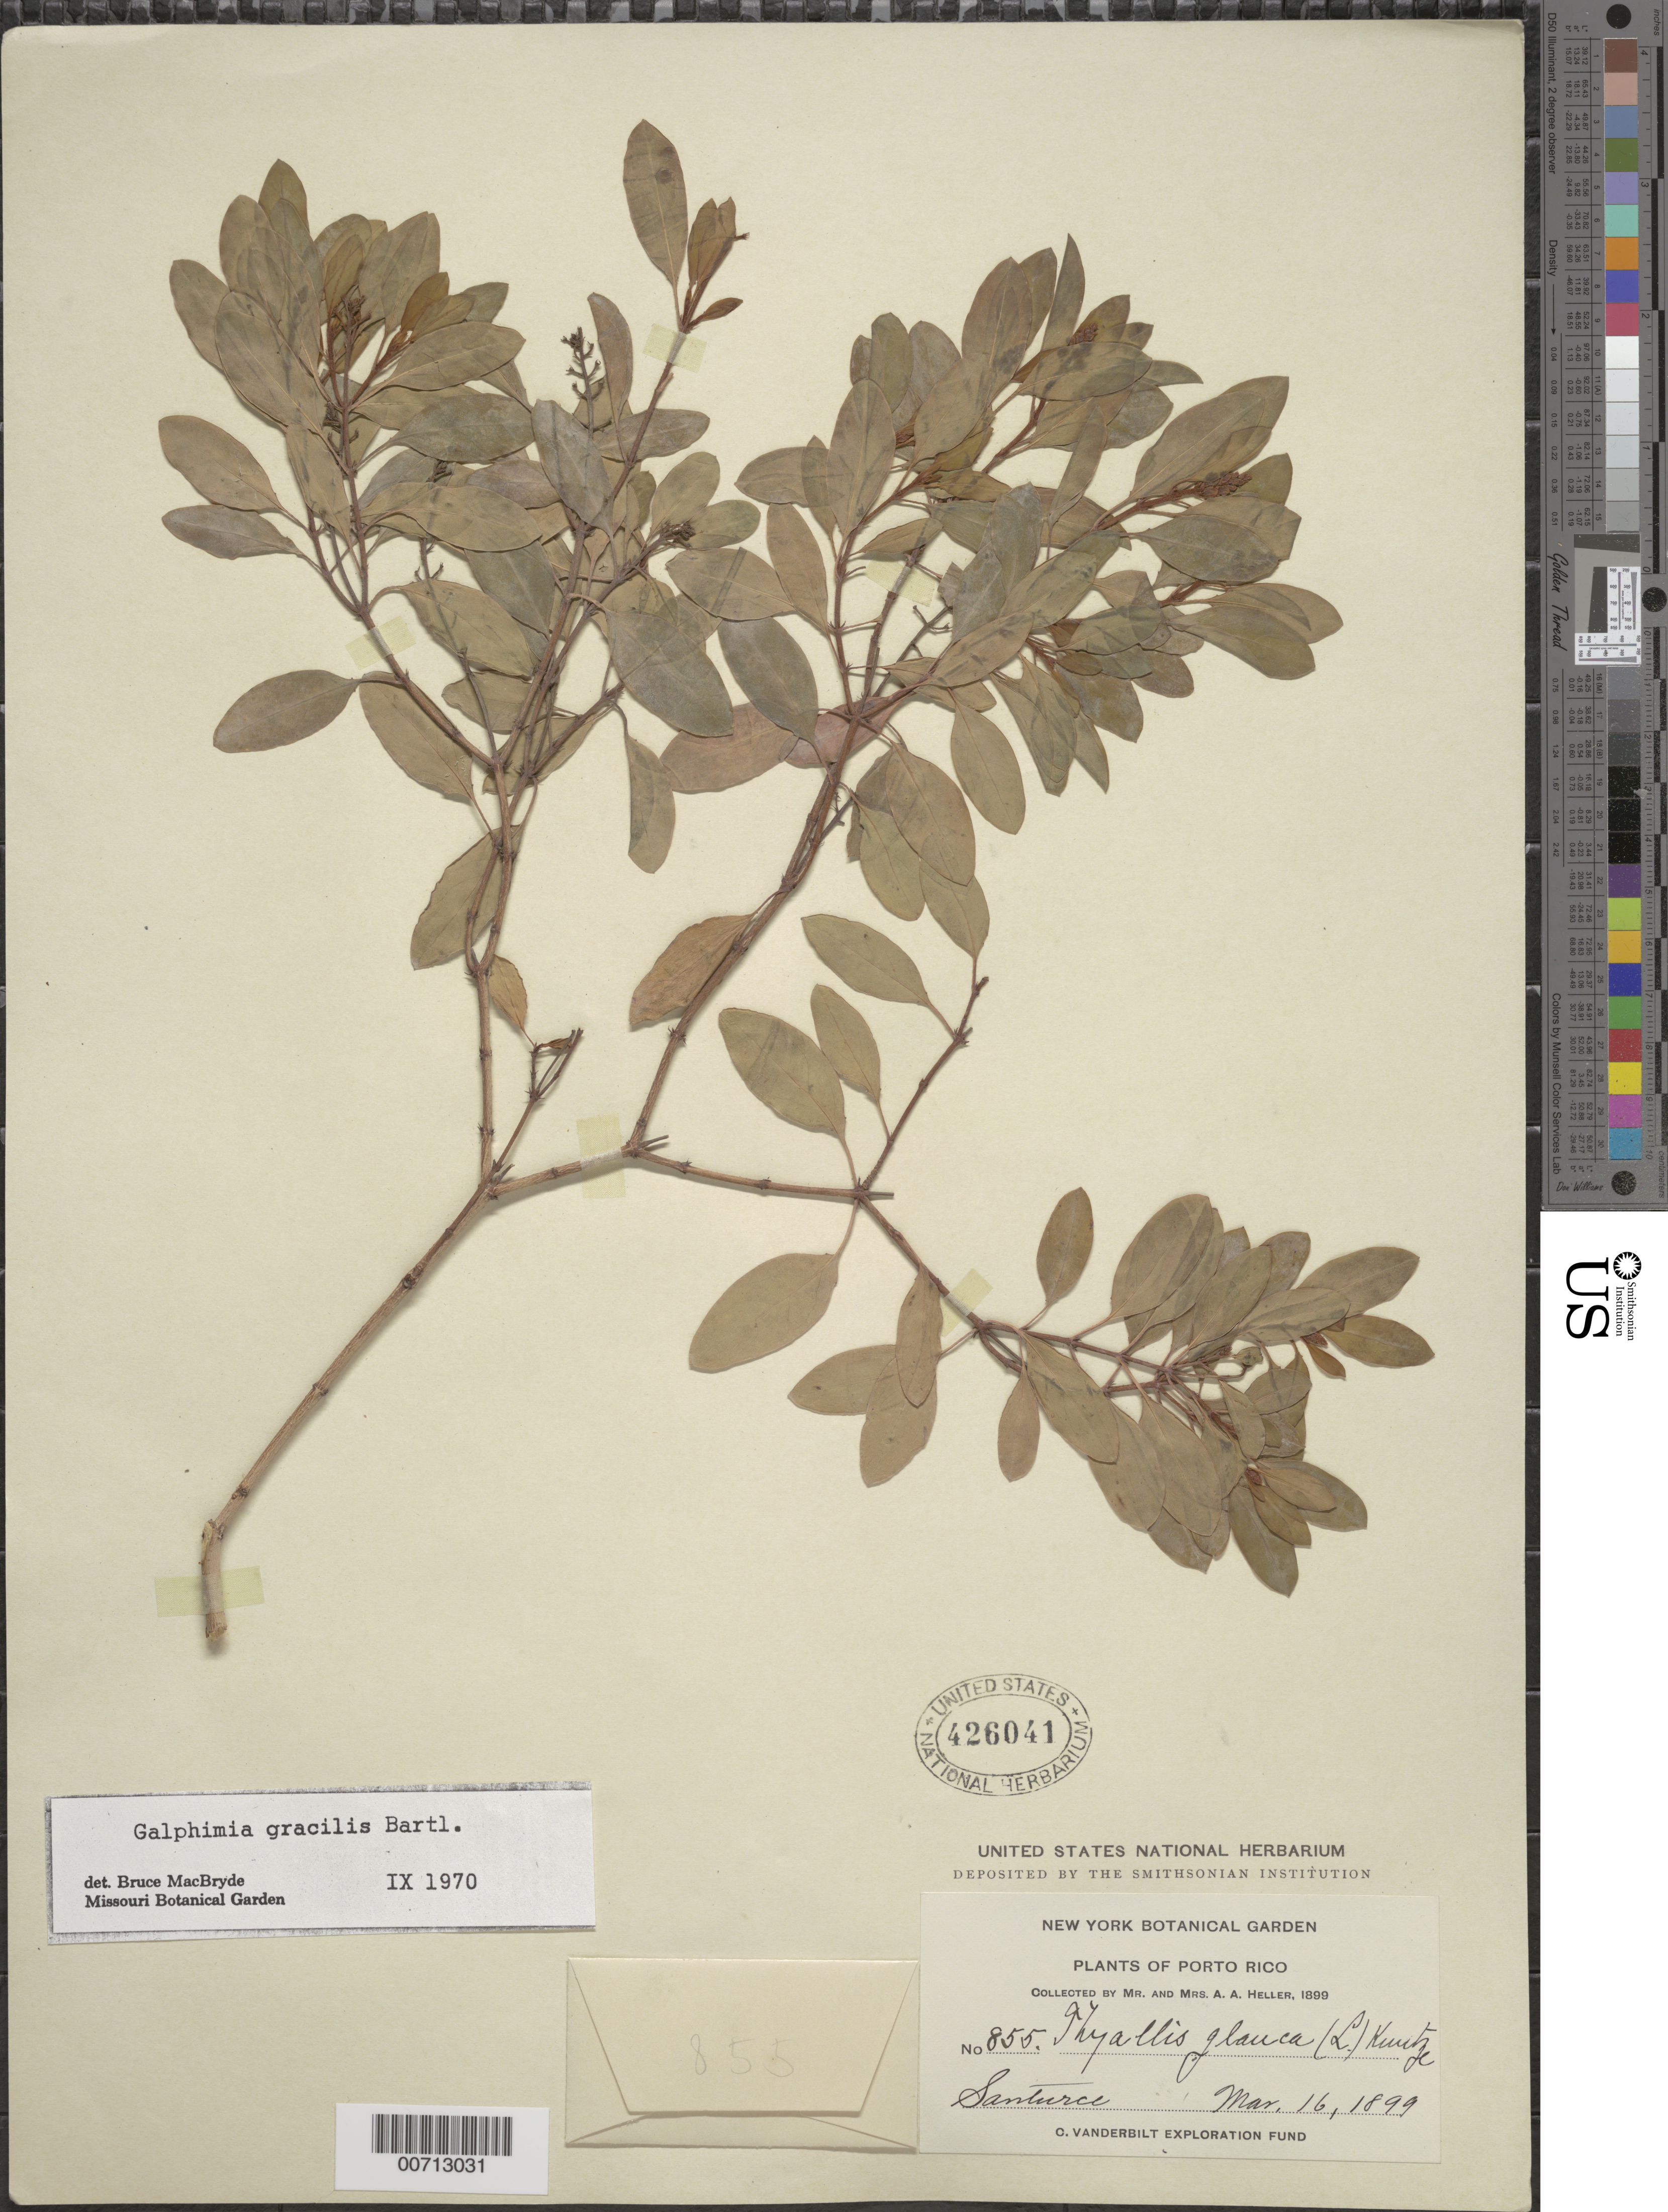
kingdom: Plantae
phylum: Tracheophyta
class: Magnoliopsida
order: Malpighiales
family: Malpighiaceae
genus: Galphimia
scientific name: Galphimia gracilis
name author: Bartl.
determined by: MacBryde, Bruce, (MO), Missouri Botanical Garden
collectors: A. A. Heller & -- Heller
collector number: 855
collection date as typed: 16 Mar 1899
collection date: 1899-03-16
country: Puerto Rico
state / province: Santurce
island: Greater Antilles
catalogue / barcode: US 426041